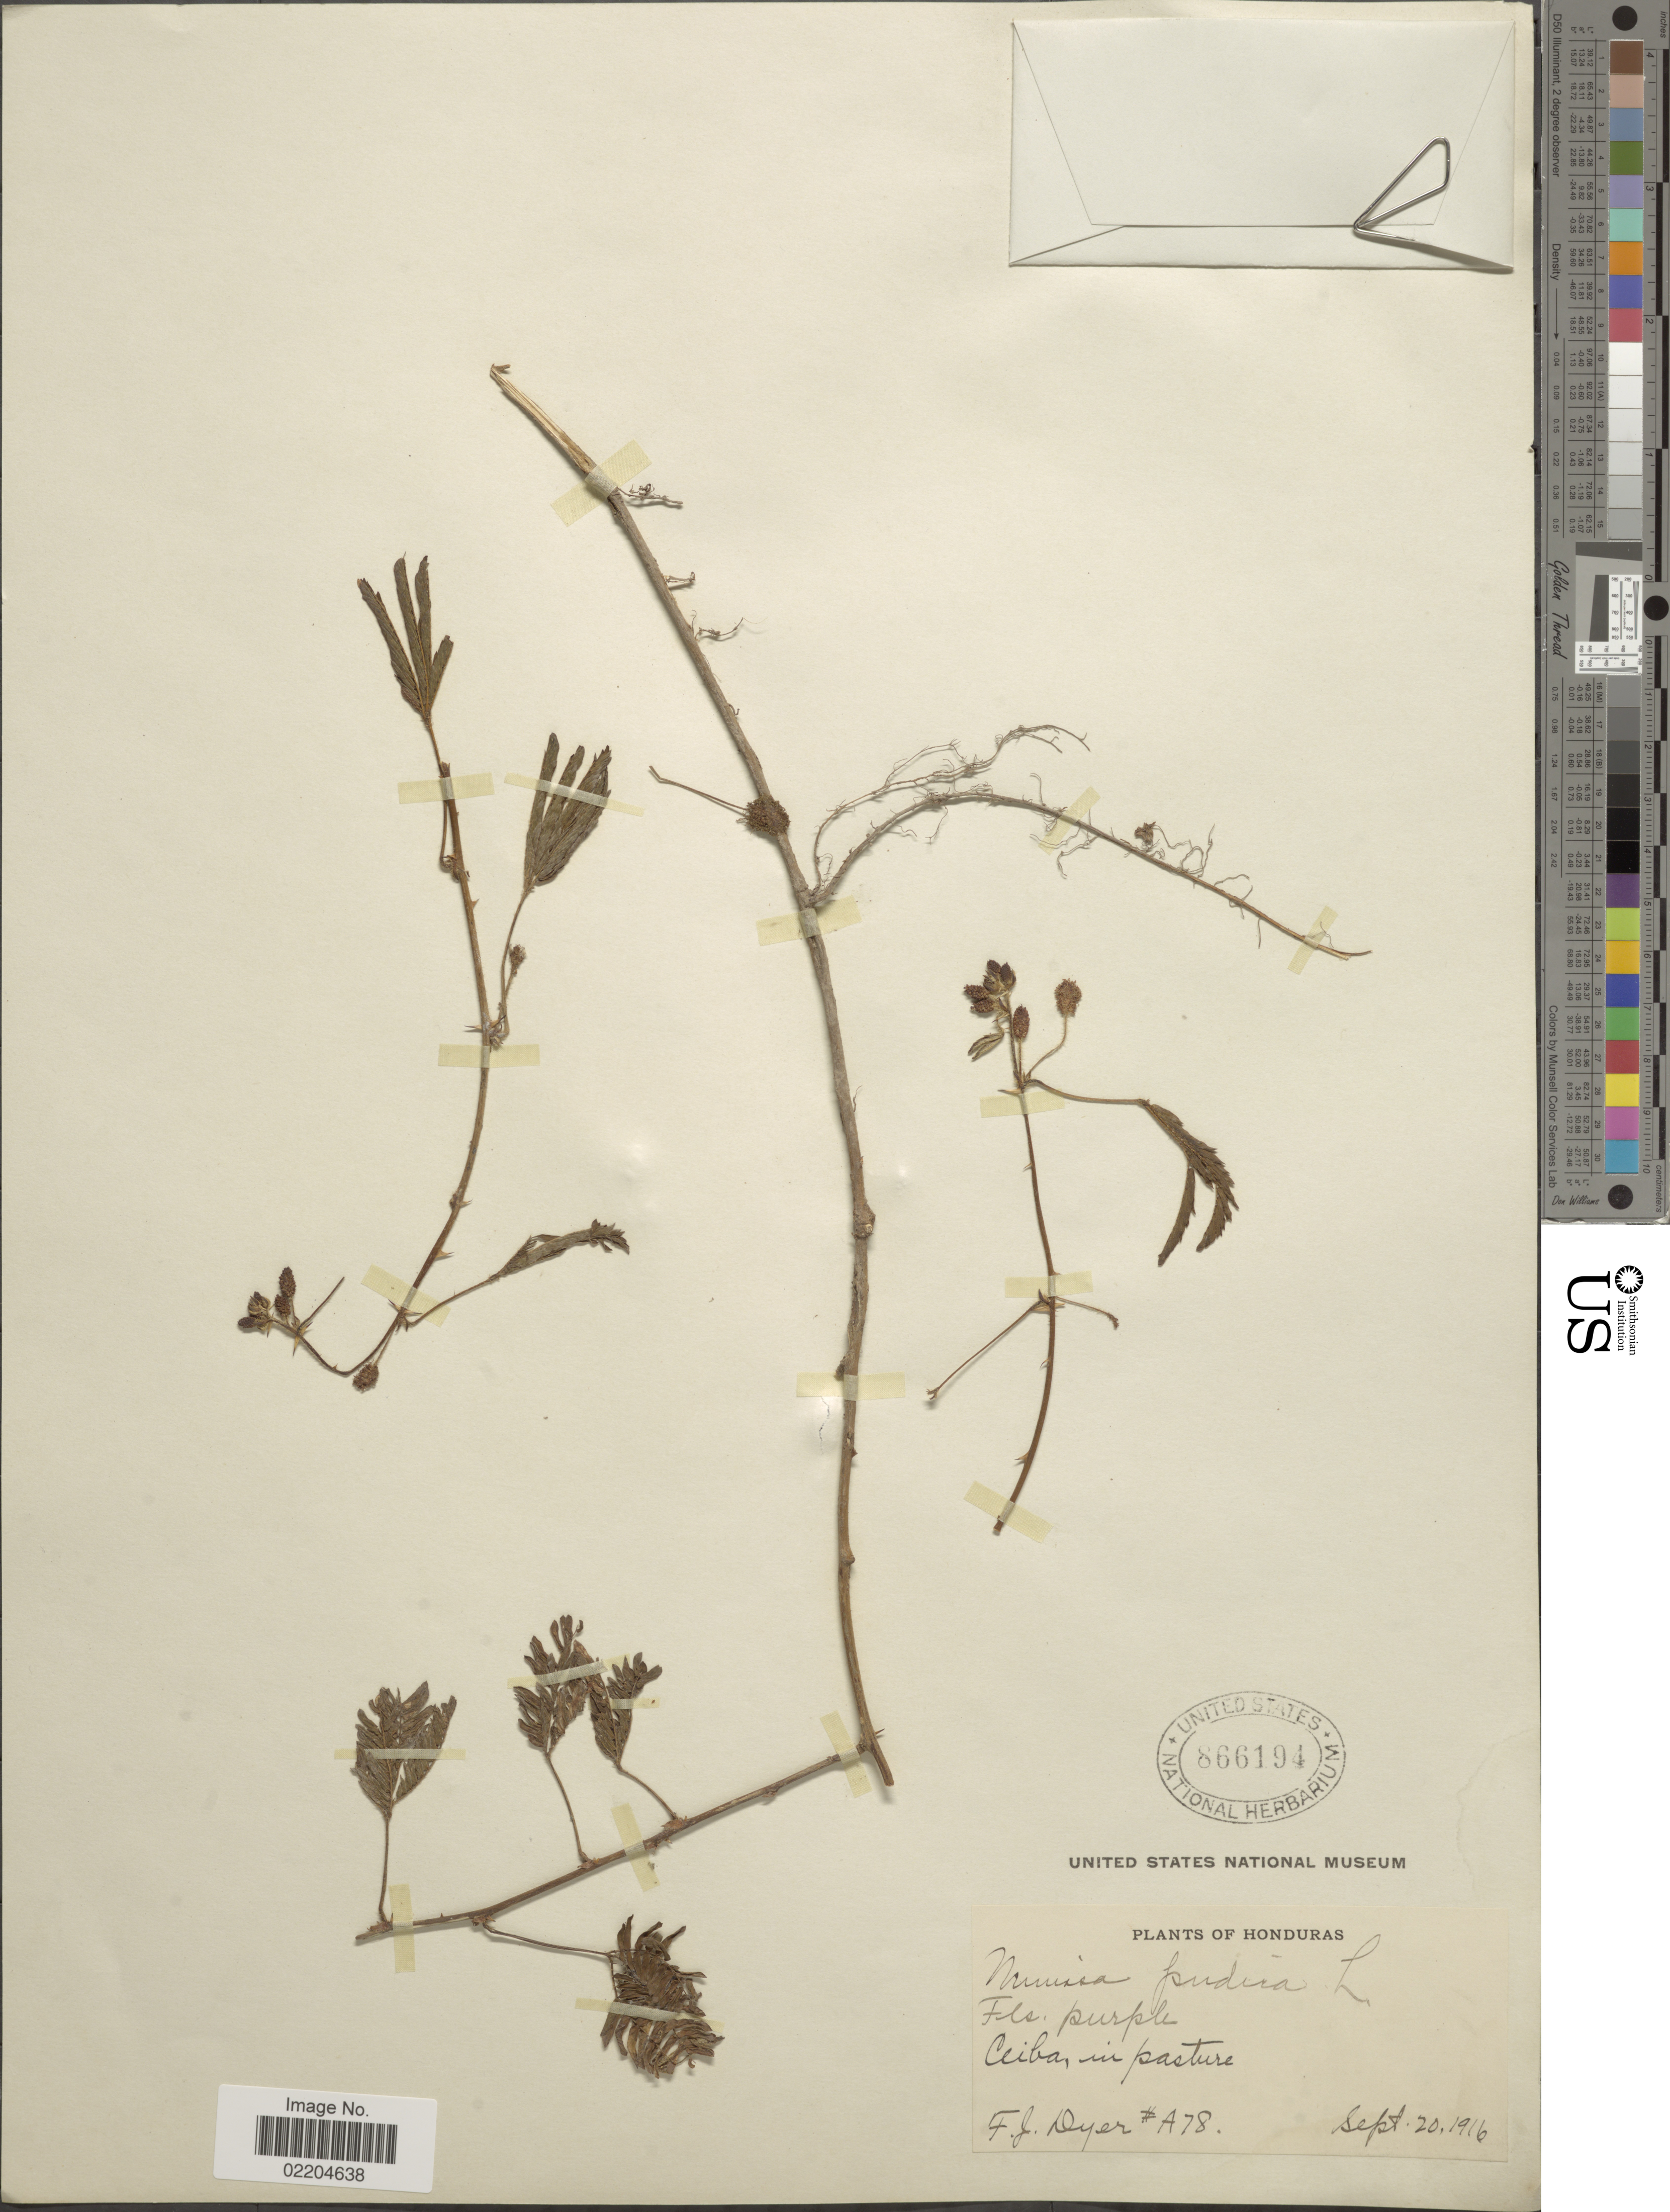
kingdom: Plantae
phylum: Tracheophyta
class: Magnoliopsida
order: Fabales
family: Fabaceae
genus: Mimosa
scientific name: Mimosa pudica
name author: L.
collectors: F. J. Dyer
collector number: A78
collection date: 1916-07-20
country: Honduras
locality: Ceiba in pasture, Honduras.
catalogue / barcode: US 866194